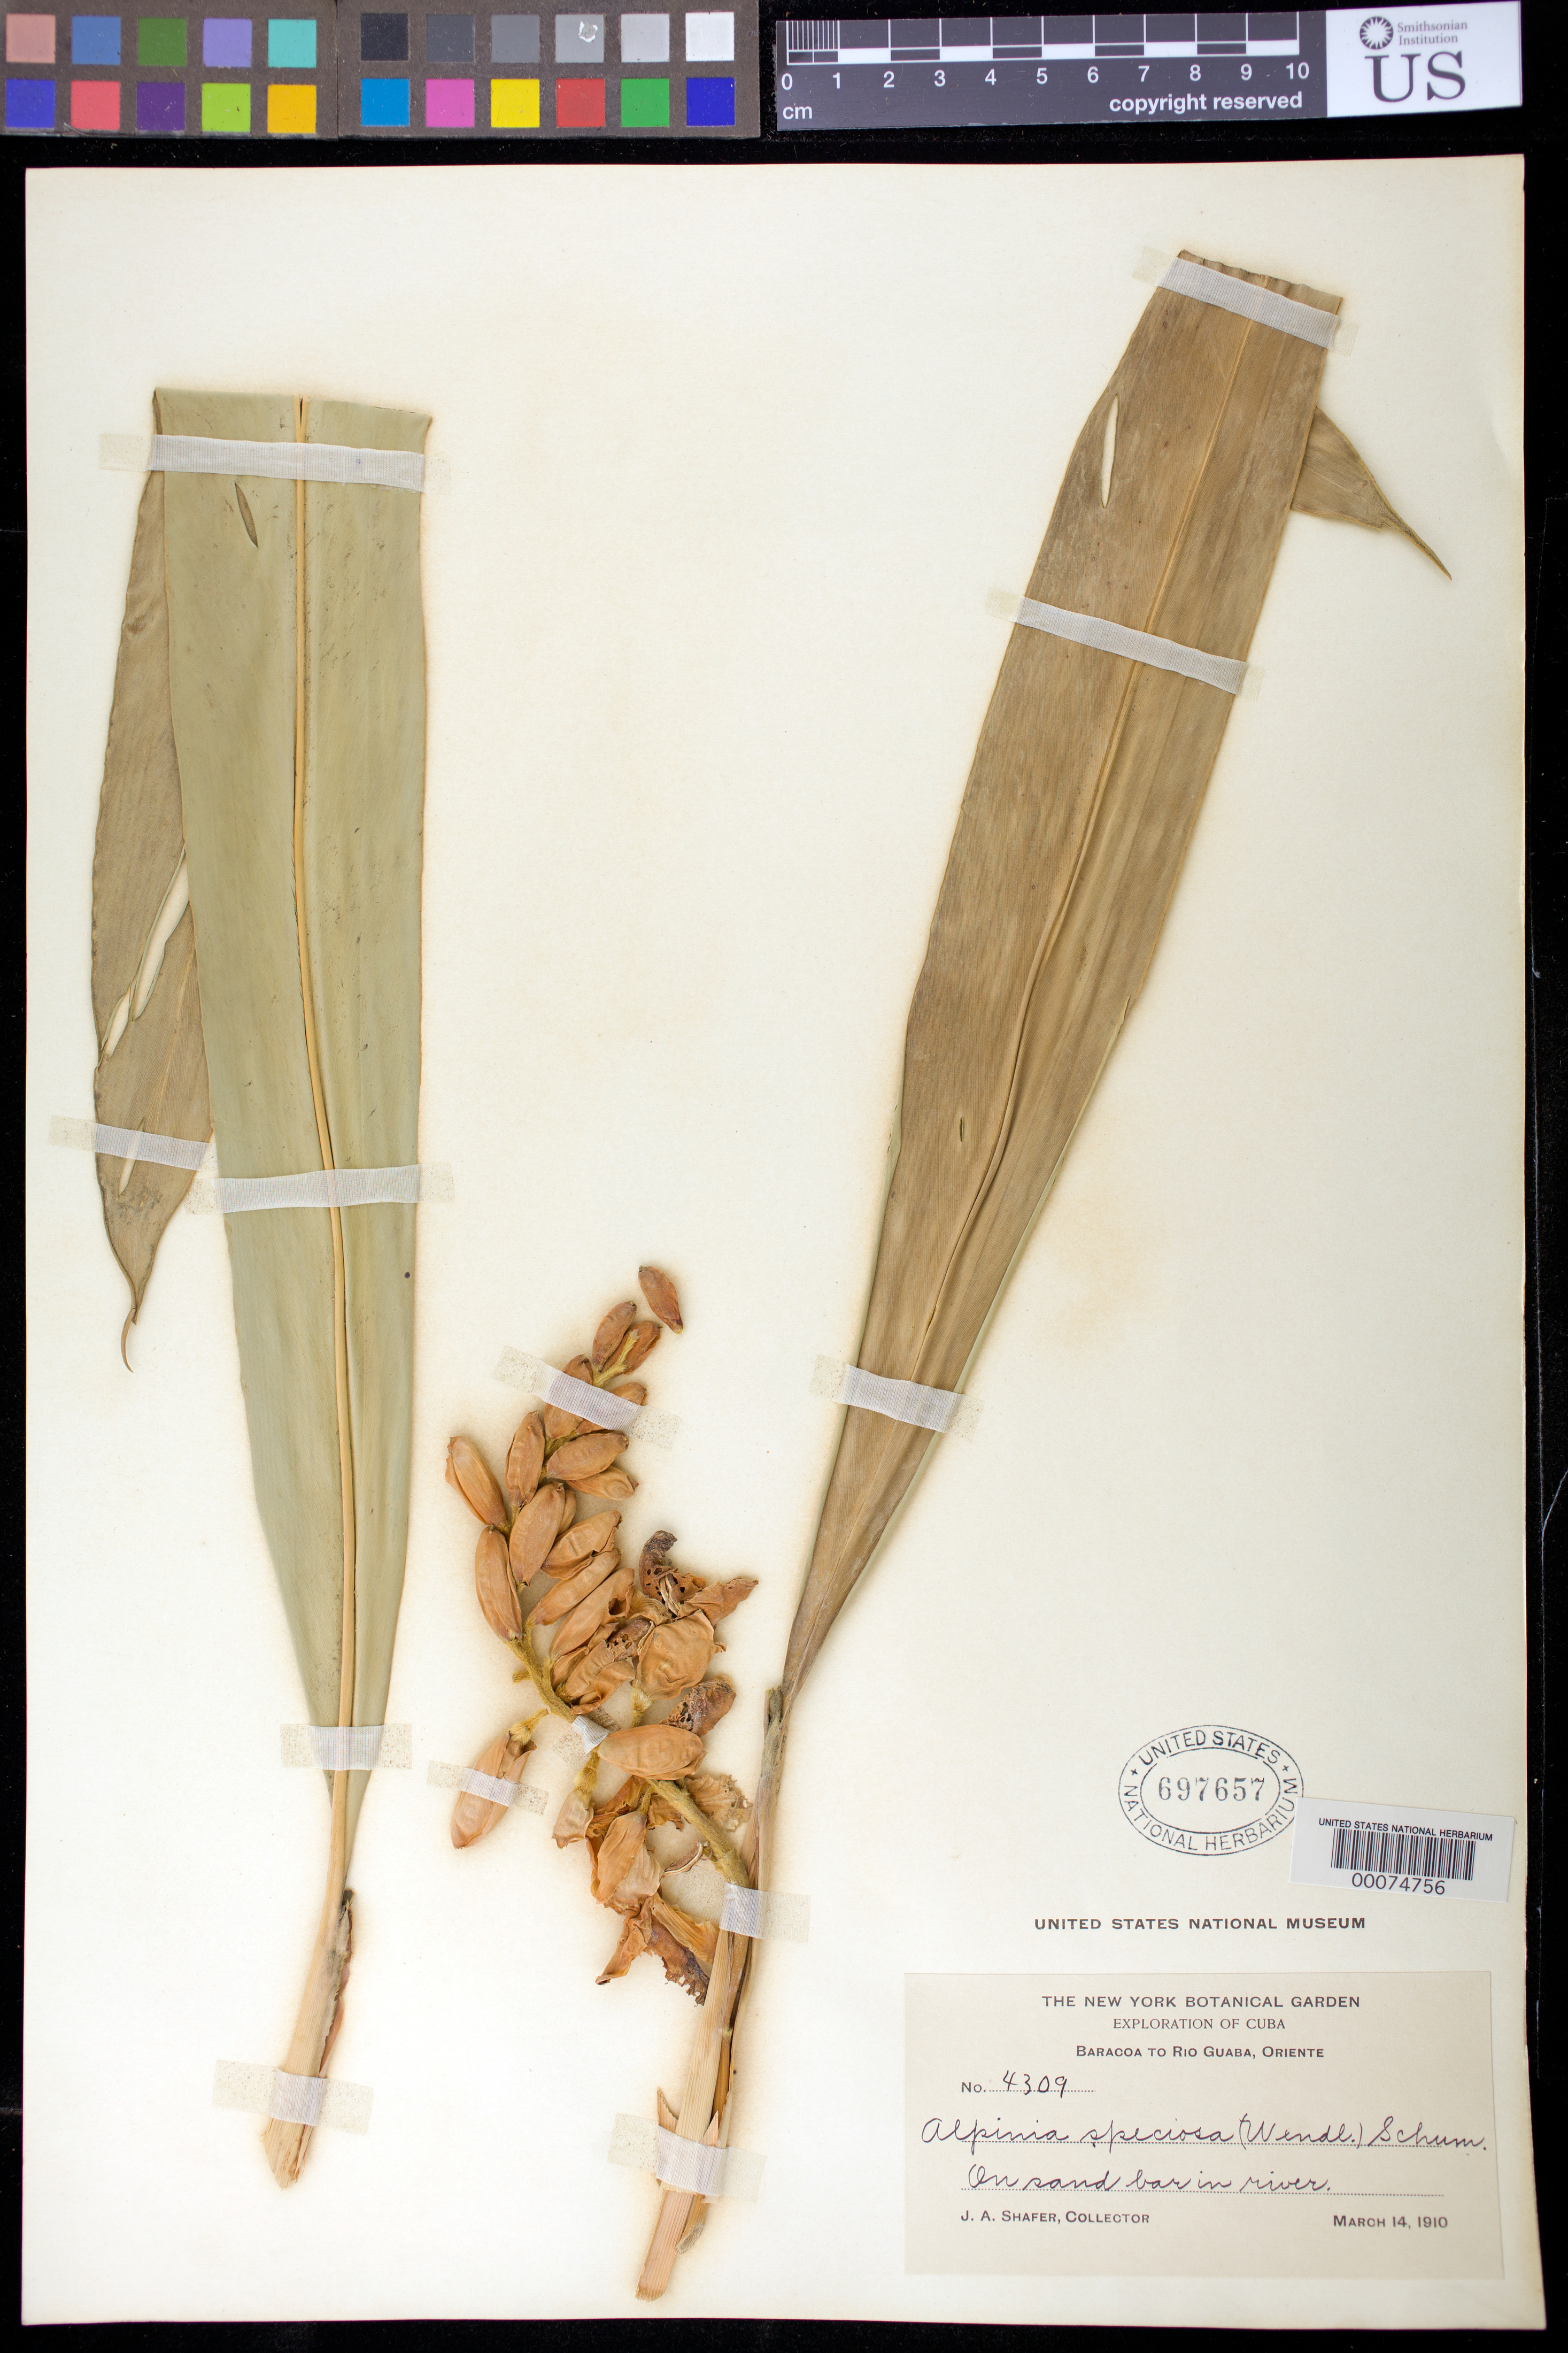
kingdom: Plantae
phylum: Tracheophyta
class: Liliopsida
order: Zingiberales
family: Zingiberaceae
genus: Alpinia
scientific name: Alpinia zerumbet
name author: (Pers.) B.L. Burtt & R.M. Sm.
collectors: J. A. Shafer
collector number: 4309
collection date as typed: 14 Mar 1910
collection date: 1910-03-14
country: Cuba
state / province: Oriente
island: Greater Antilles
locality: Baracoa to rio guaba; on sand bar in river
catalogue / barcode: US 697657